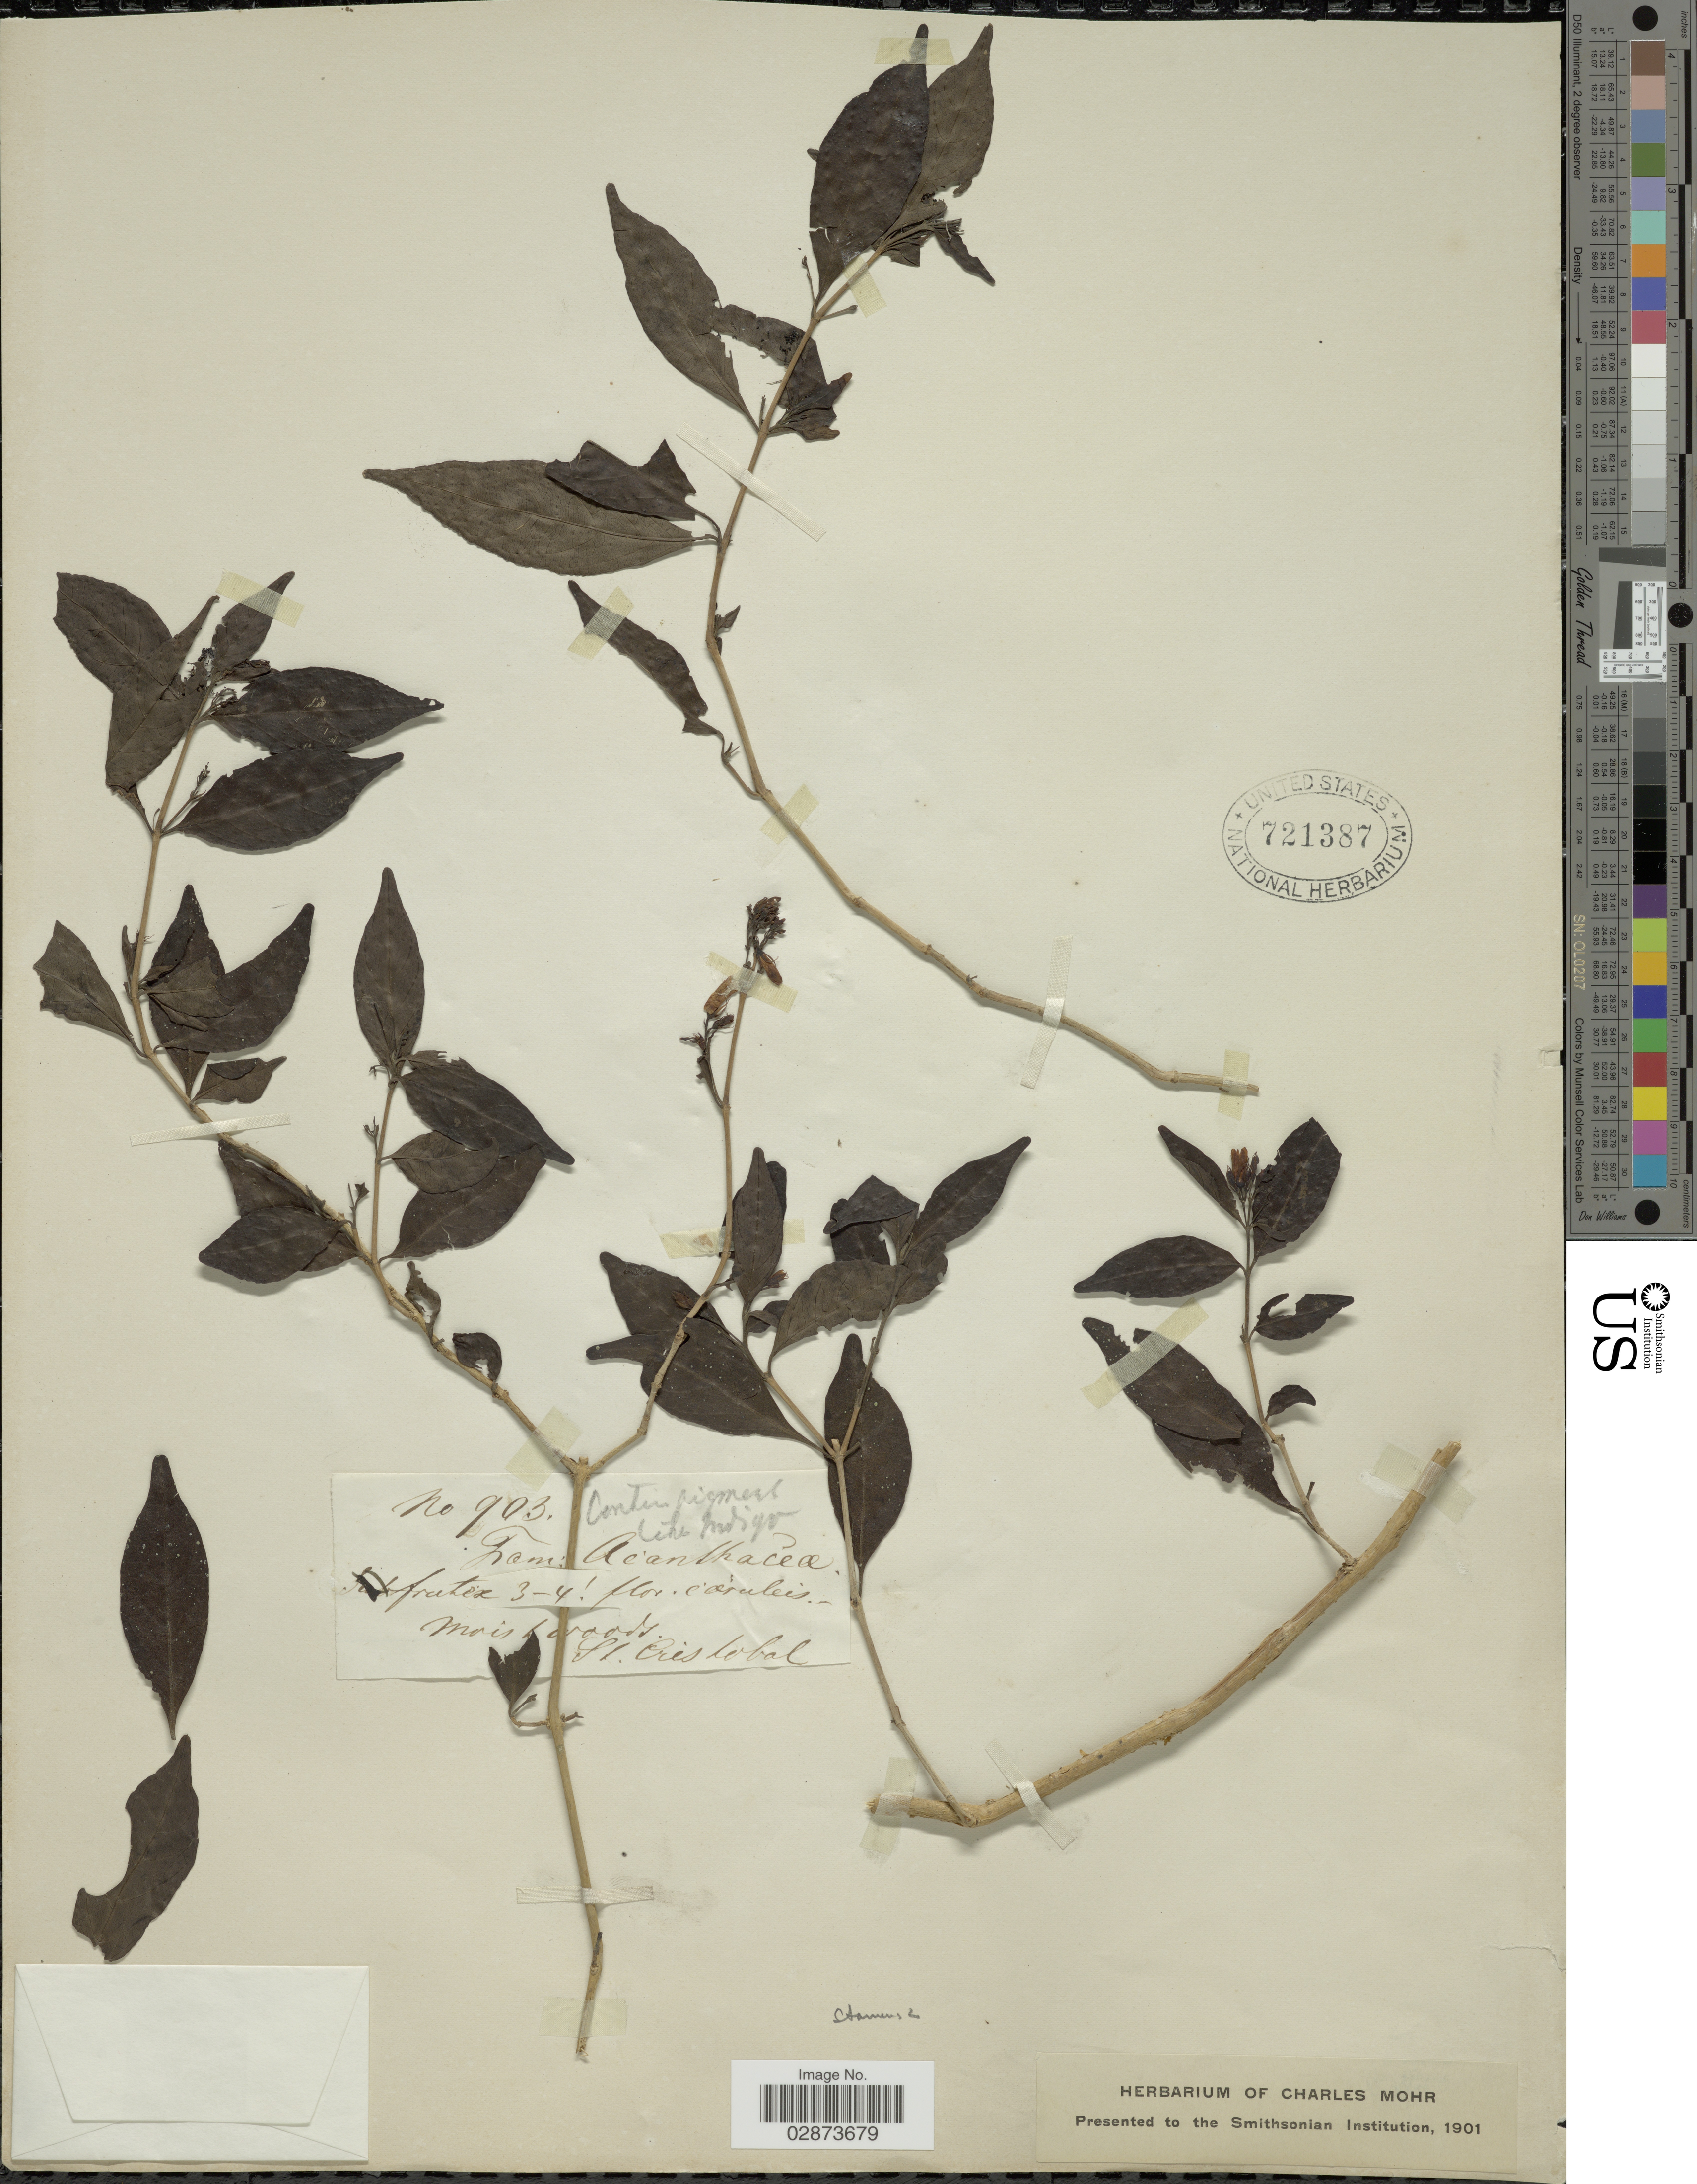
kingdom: Plantae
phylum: Tracheophyta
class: Magnoliopsida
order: Lamiales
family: Acanthaceae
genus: Odontonema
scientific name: Odontonema rubrum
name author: (Vahl) Kuntze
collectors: ex herb. Charles Mohr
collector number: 903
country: Ecuador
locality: St. Cristobal.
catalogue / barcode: US 721387